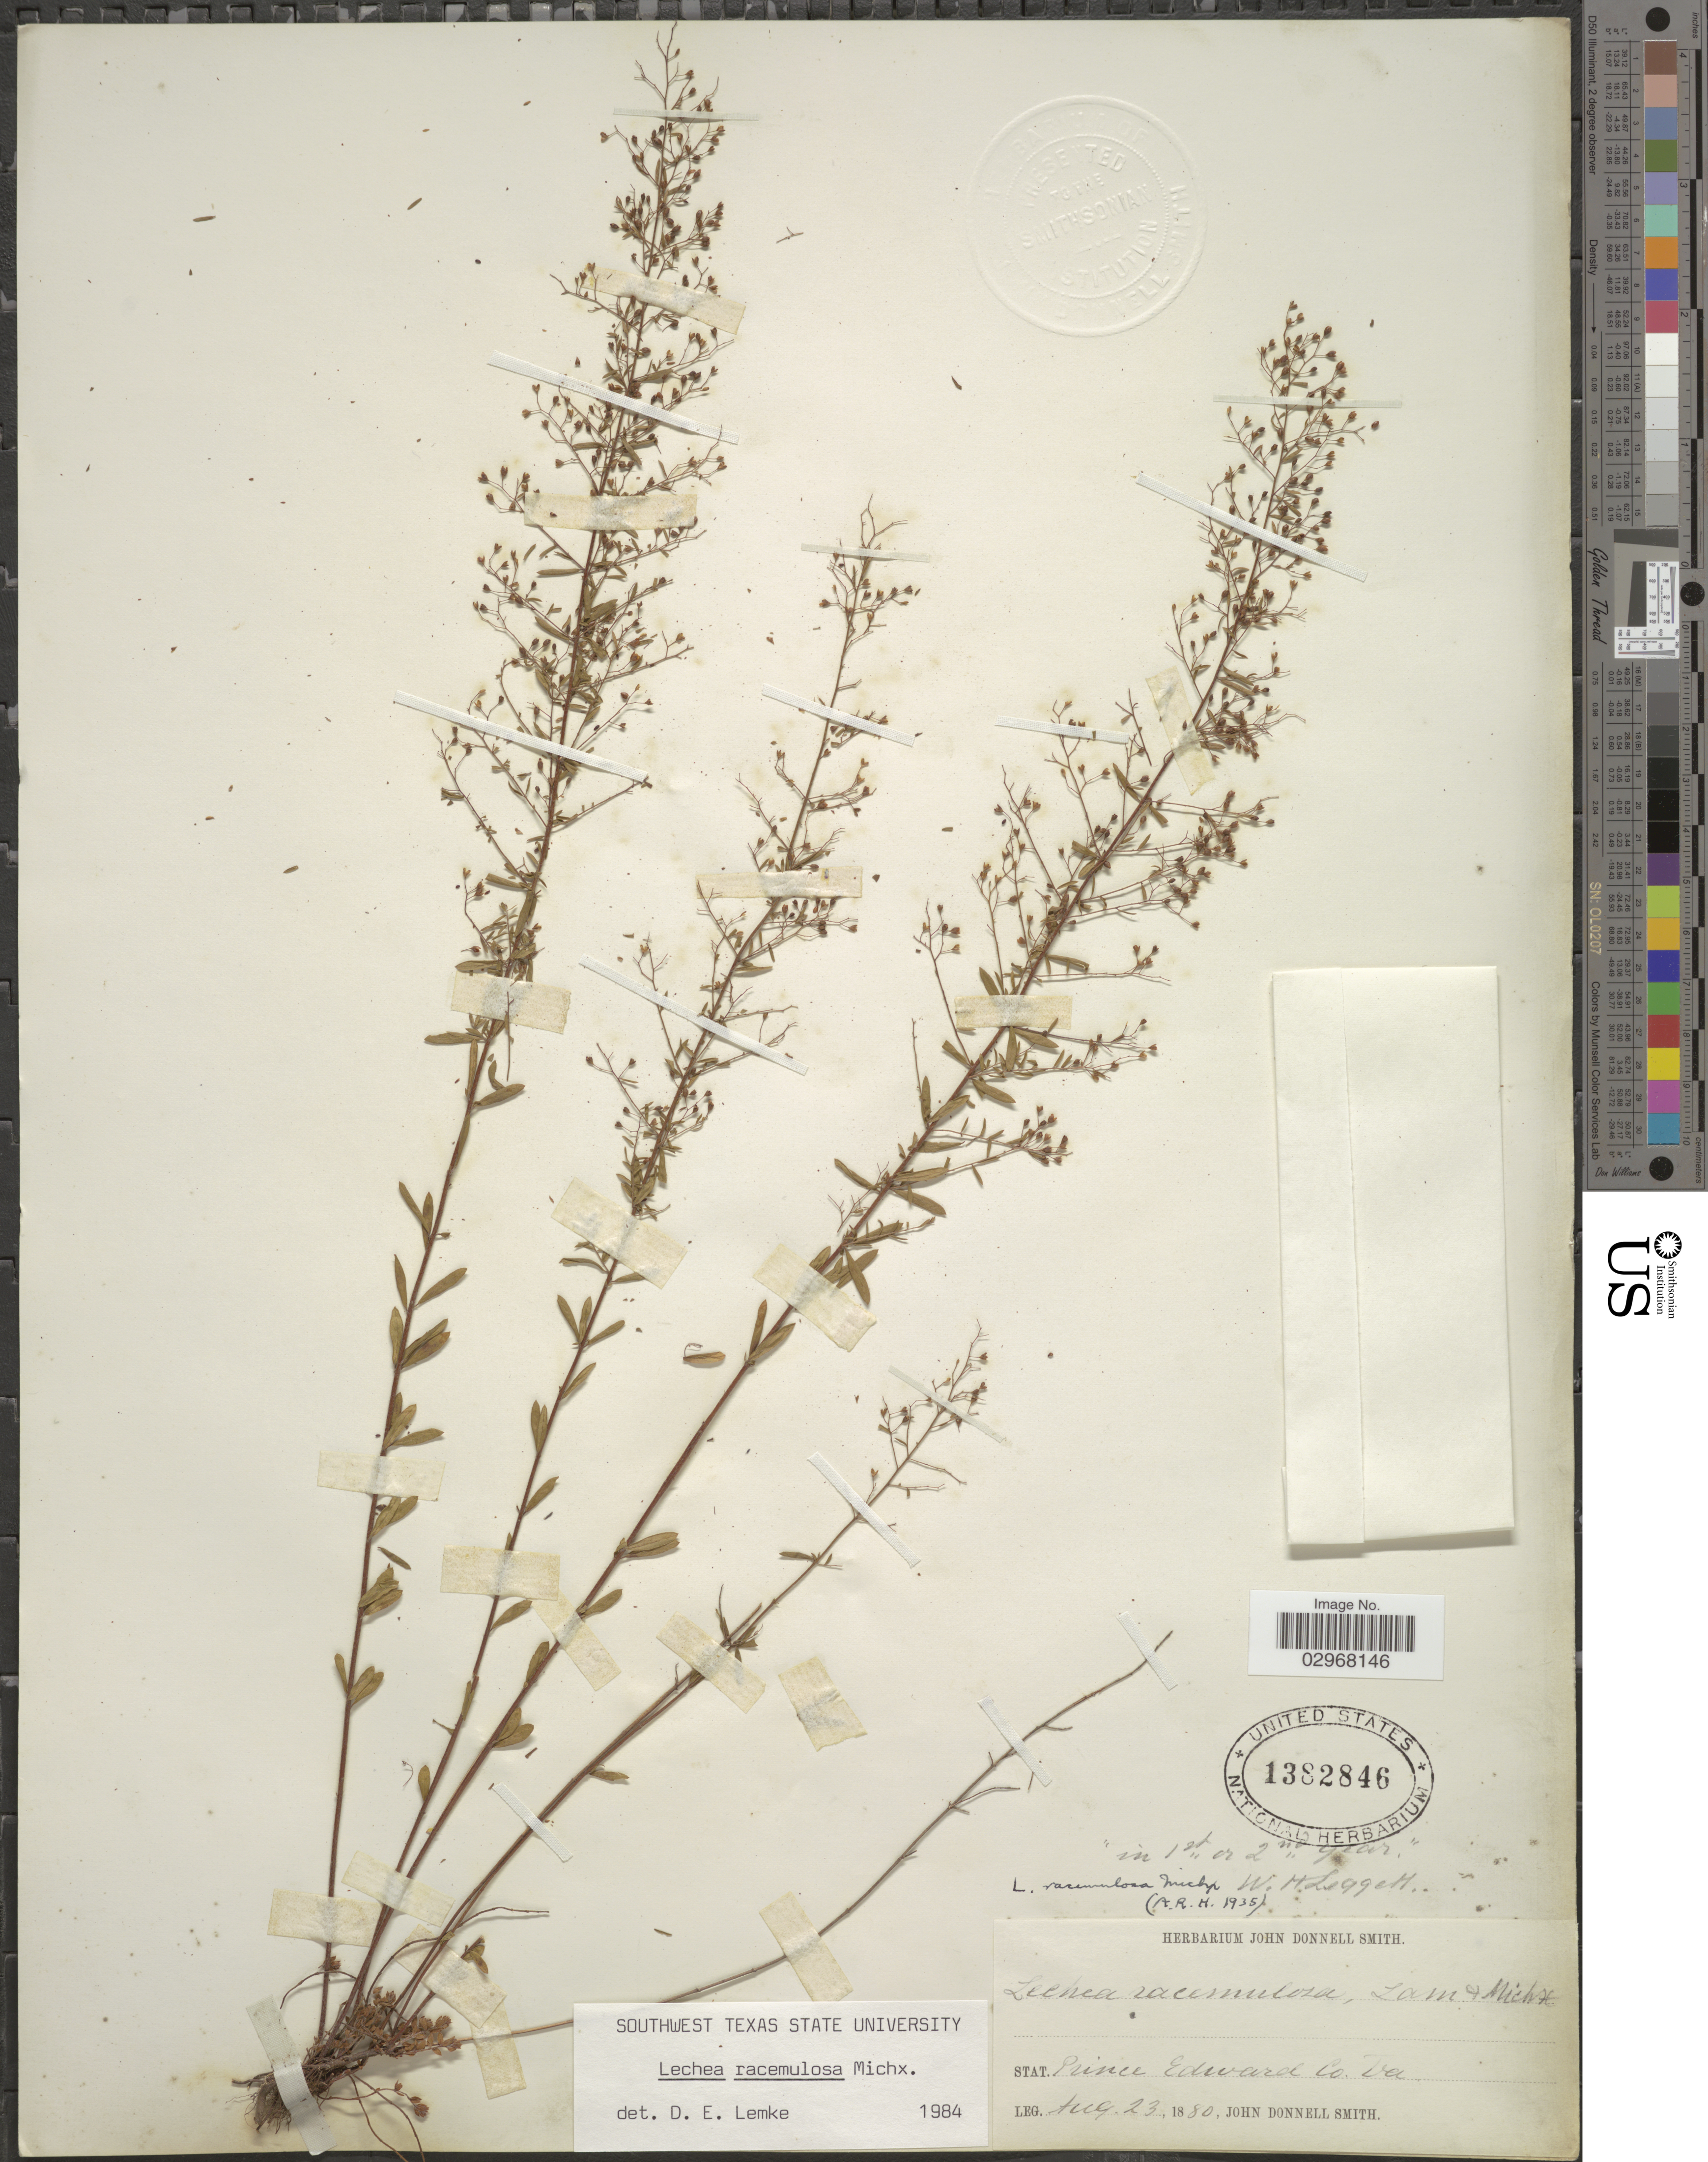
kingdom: Plantae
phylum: Tracheophyta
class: Magnoliopsida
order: Malvales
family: Cistaceae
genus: Lechea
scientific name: Lechea racemulosa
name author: Michx.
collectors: J. Donnell Smith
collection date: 1880-08-23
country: United States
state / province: Virginia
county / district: Prince Edward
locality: Stat. Prince Edward Co. Va.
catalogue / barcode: US 1382846